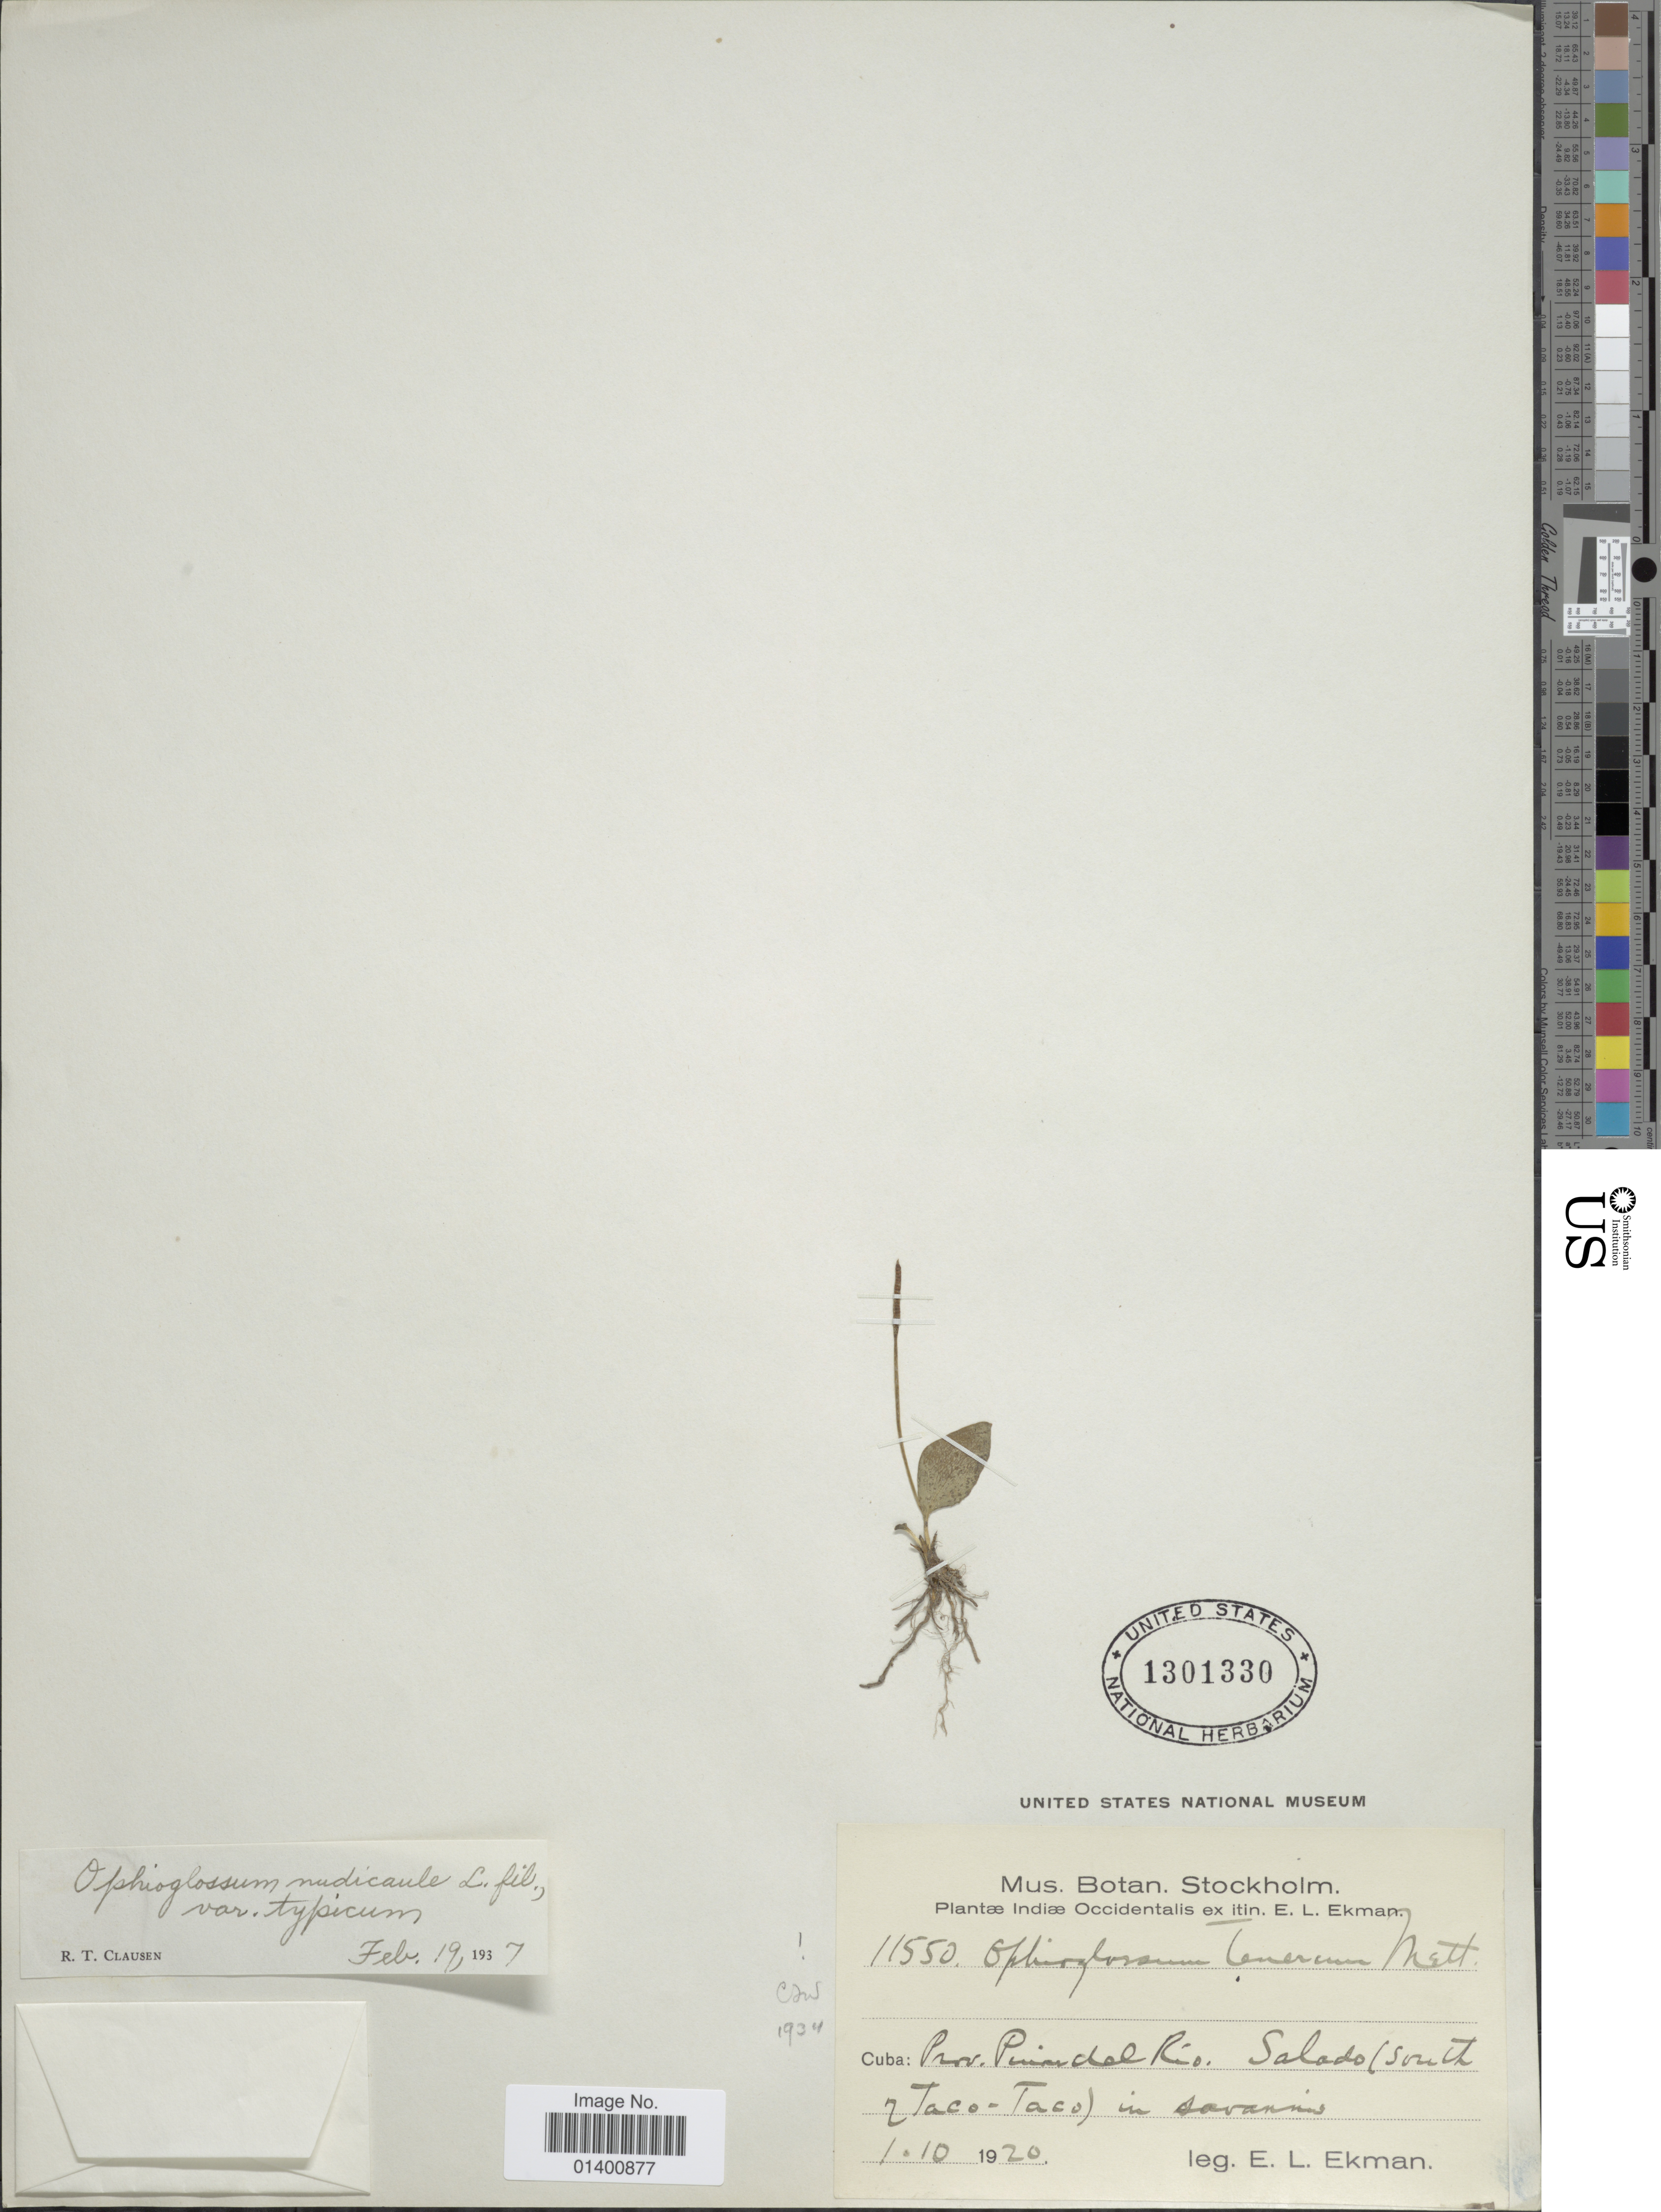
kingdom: Plantae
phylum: Tracheophyta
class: Polypodiopsida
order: Ophioglossales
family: Ophioglossaceae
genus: Ophioglossum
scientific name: Ophioglossum nudicaule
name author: L. f.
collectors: E. L. Ekman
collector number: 11550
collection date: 1920-10-01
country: Cuba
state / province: Pinar del Río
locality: Indiae occidentalis, Salado (south of Taco-Taco)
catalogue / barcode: US 1301330